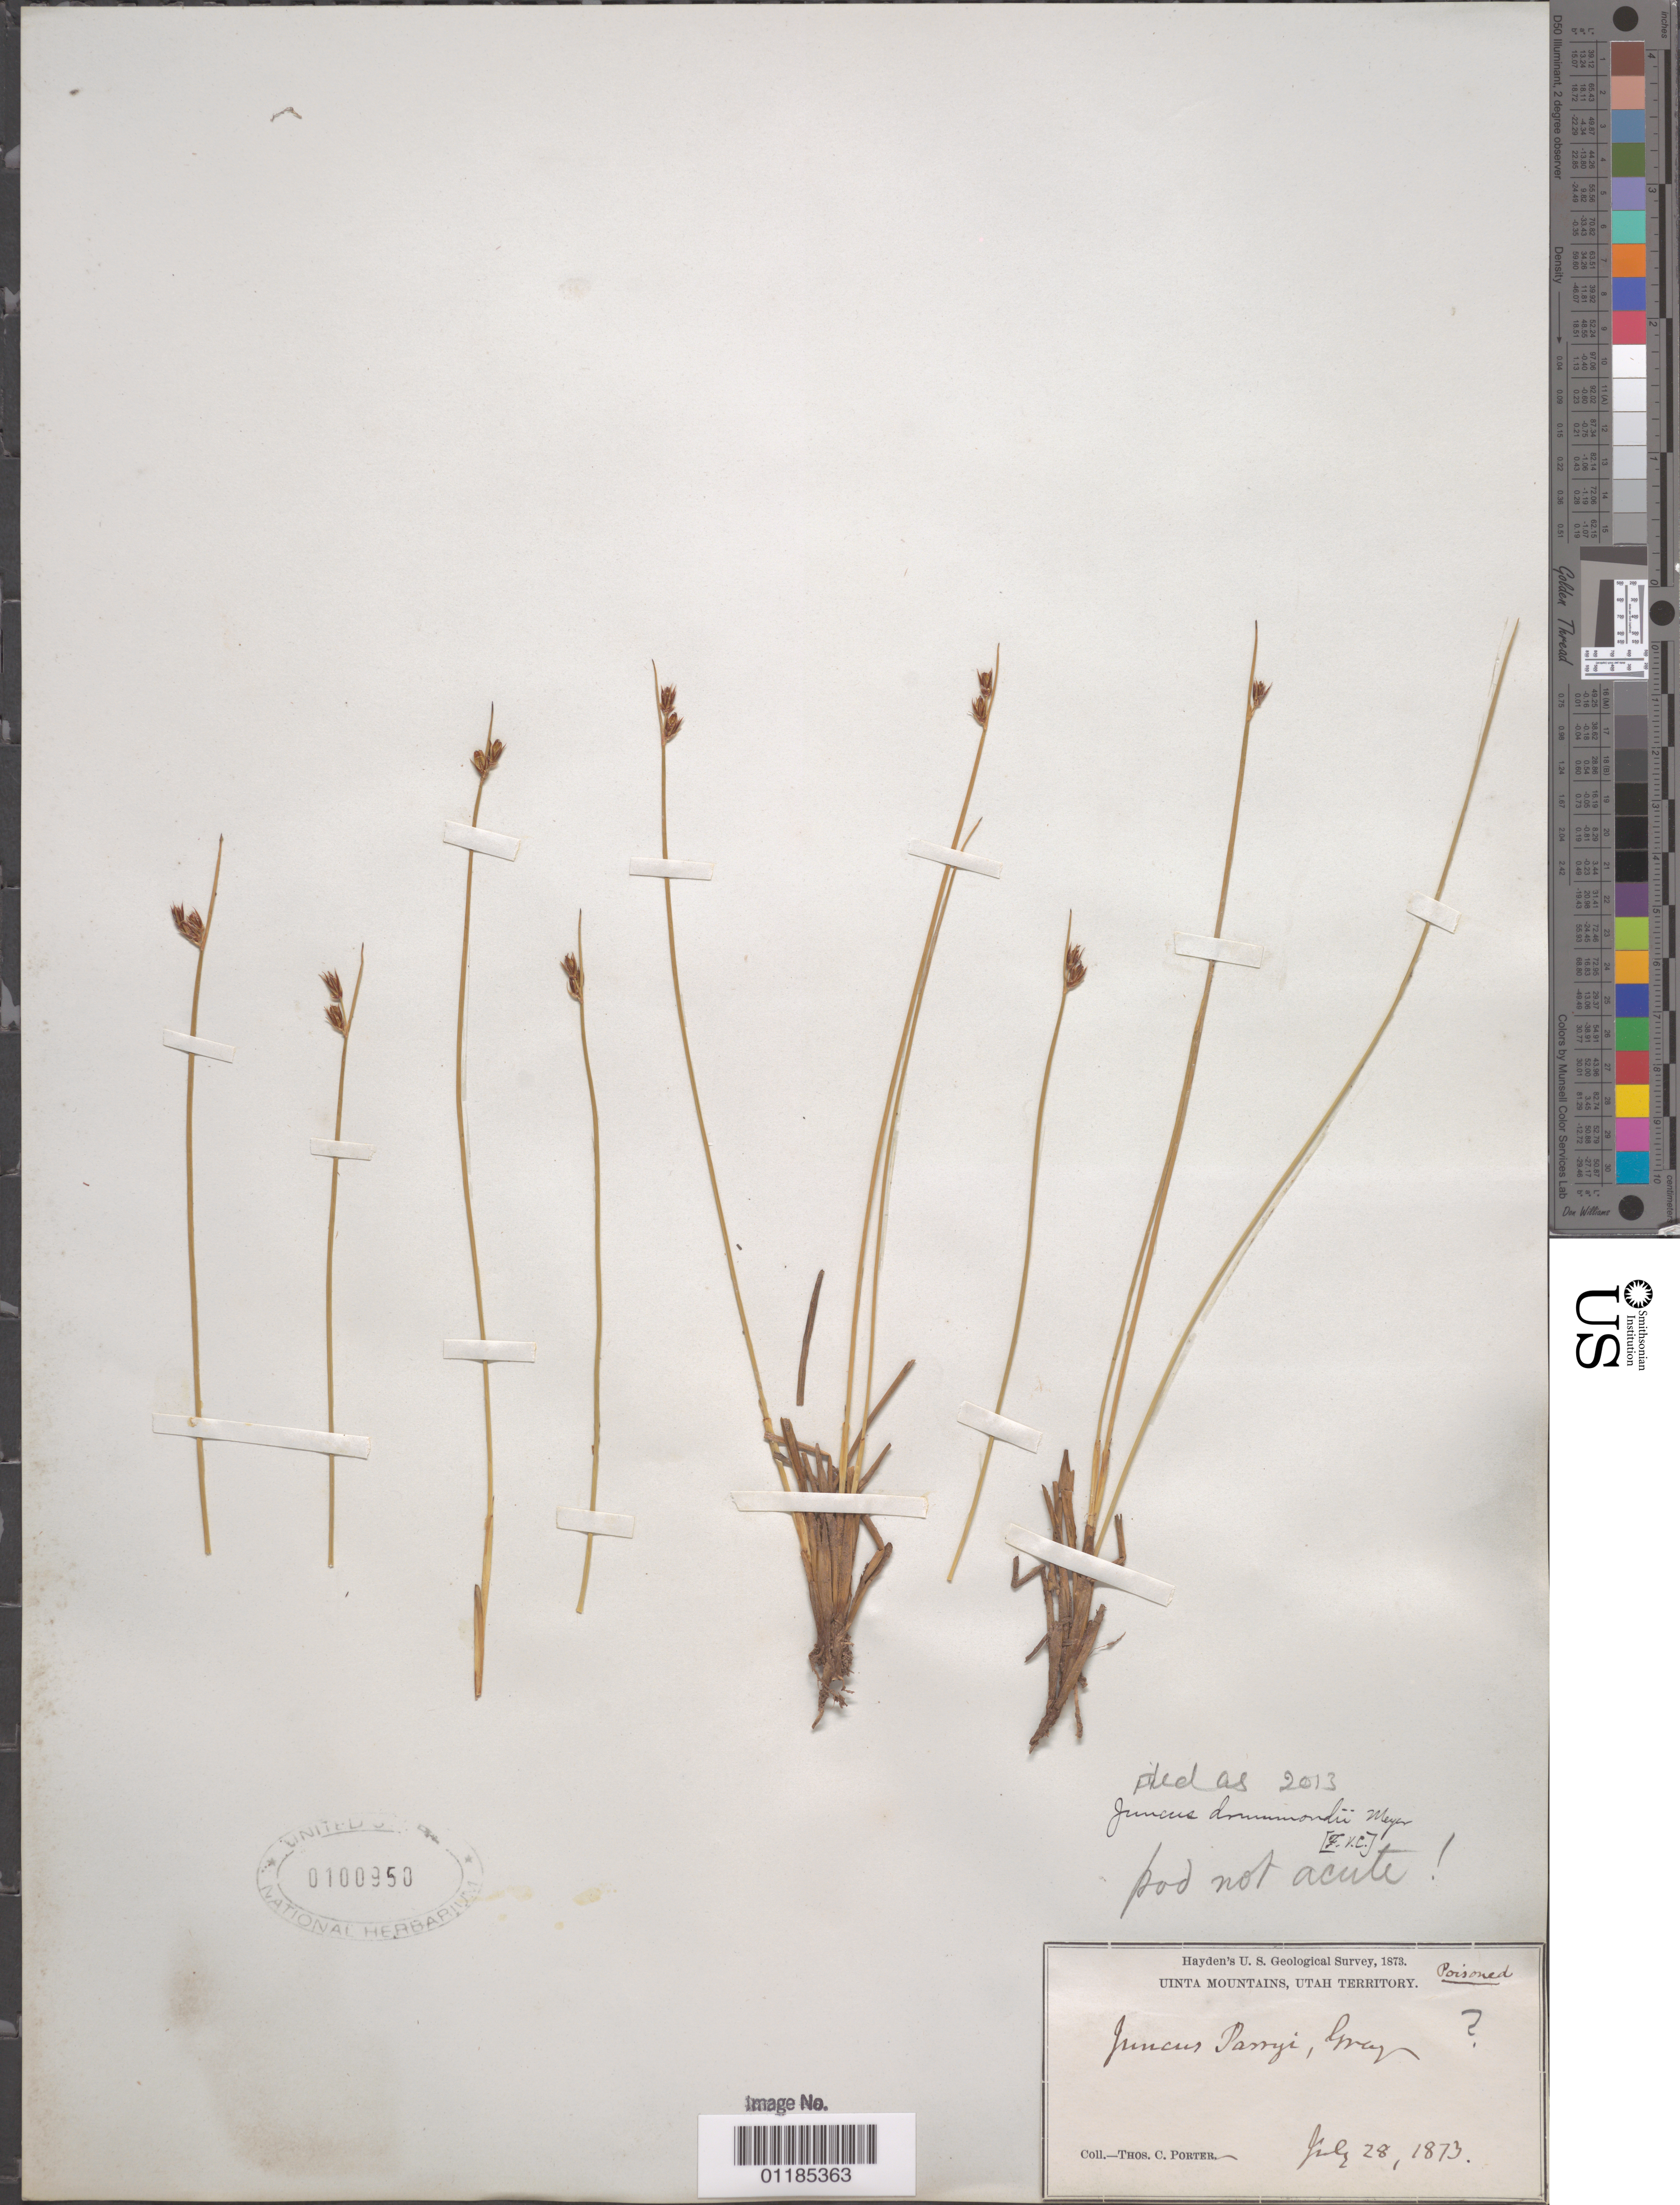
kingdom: Plantae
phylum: Tracheophyta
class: Liliopsida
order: Poales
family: Juncaceae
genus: Juncus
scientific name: Juncus drummondii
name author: E. Mey.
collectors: T. C. Porter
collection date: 1873-07-28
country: United States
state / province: Utah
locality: Uinta Mts.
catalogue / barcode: US 100950